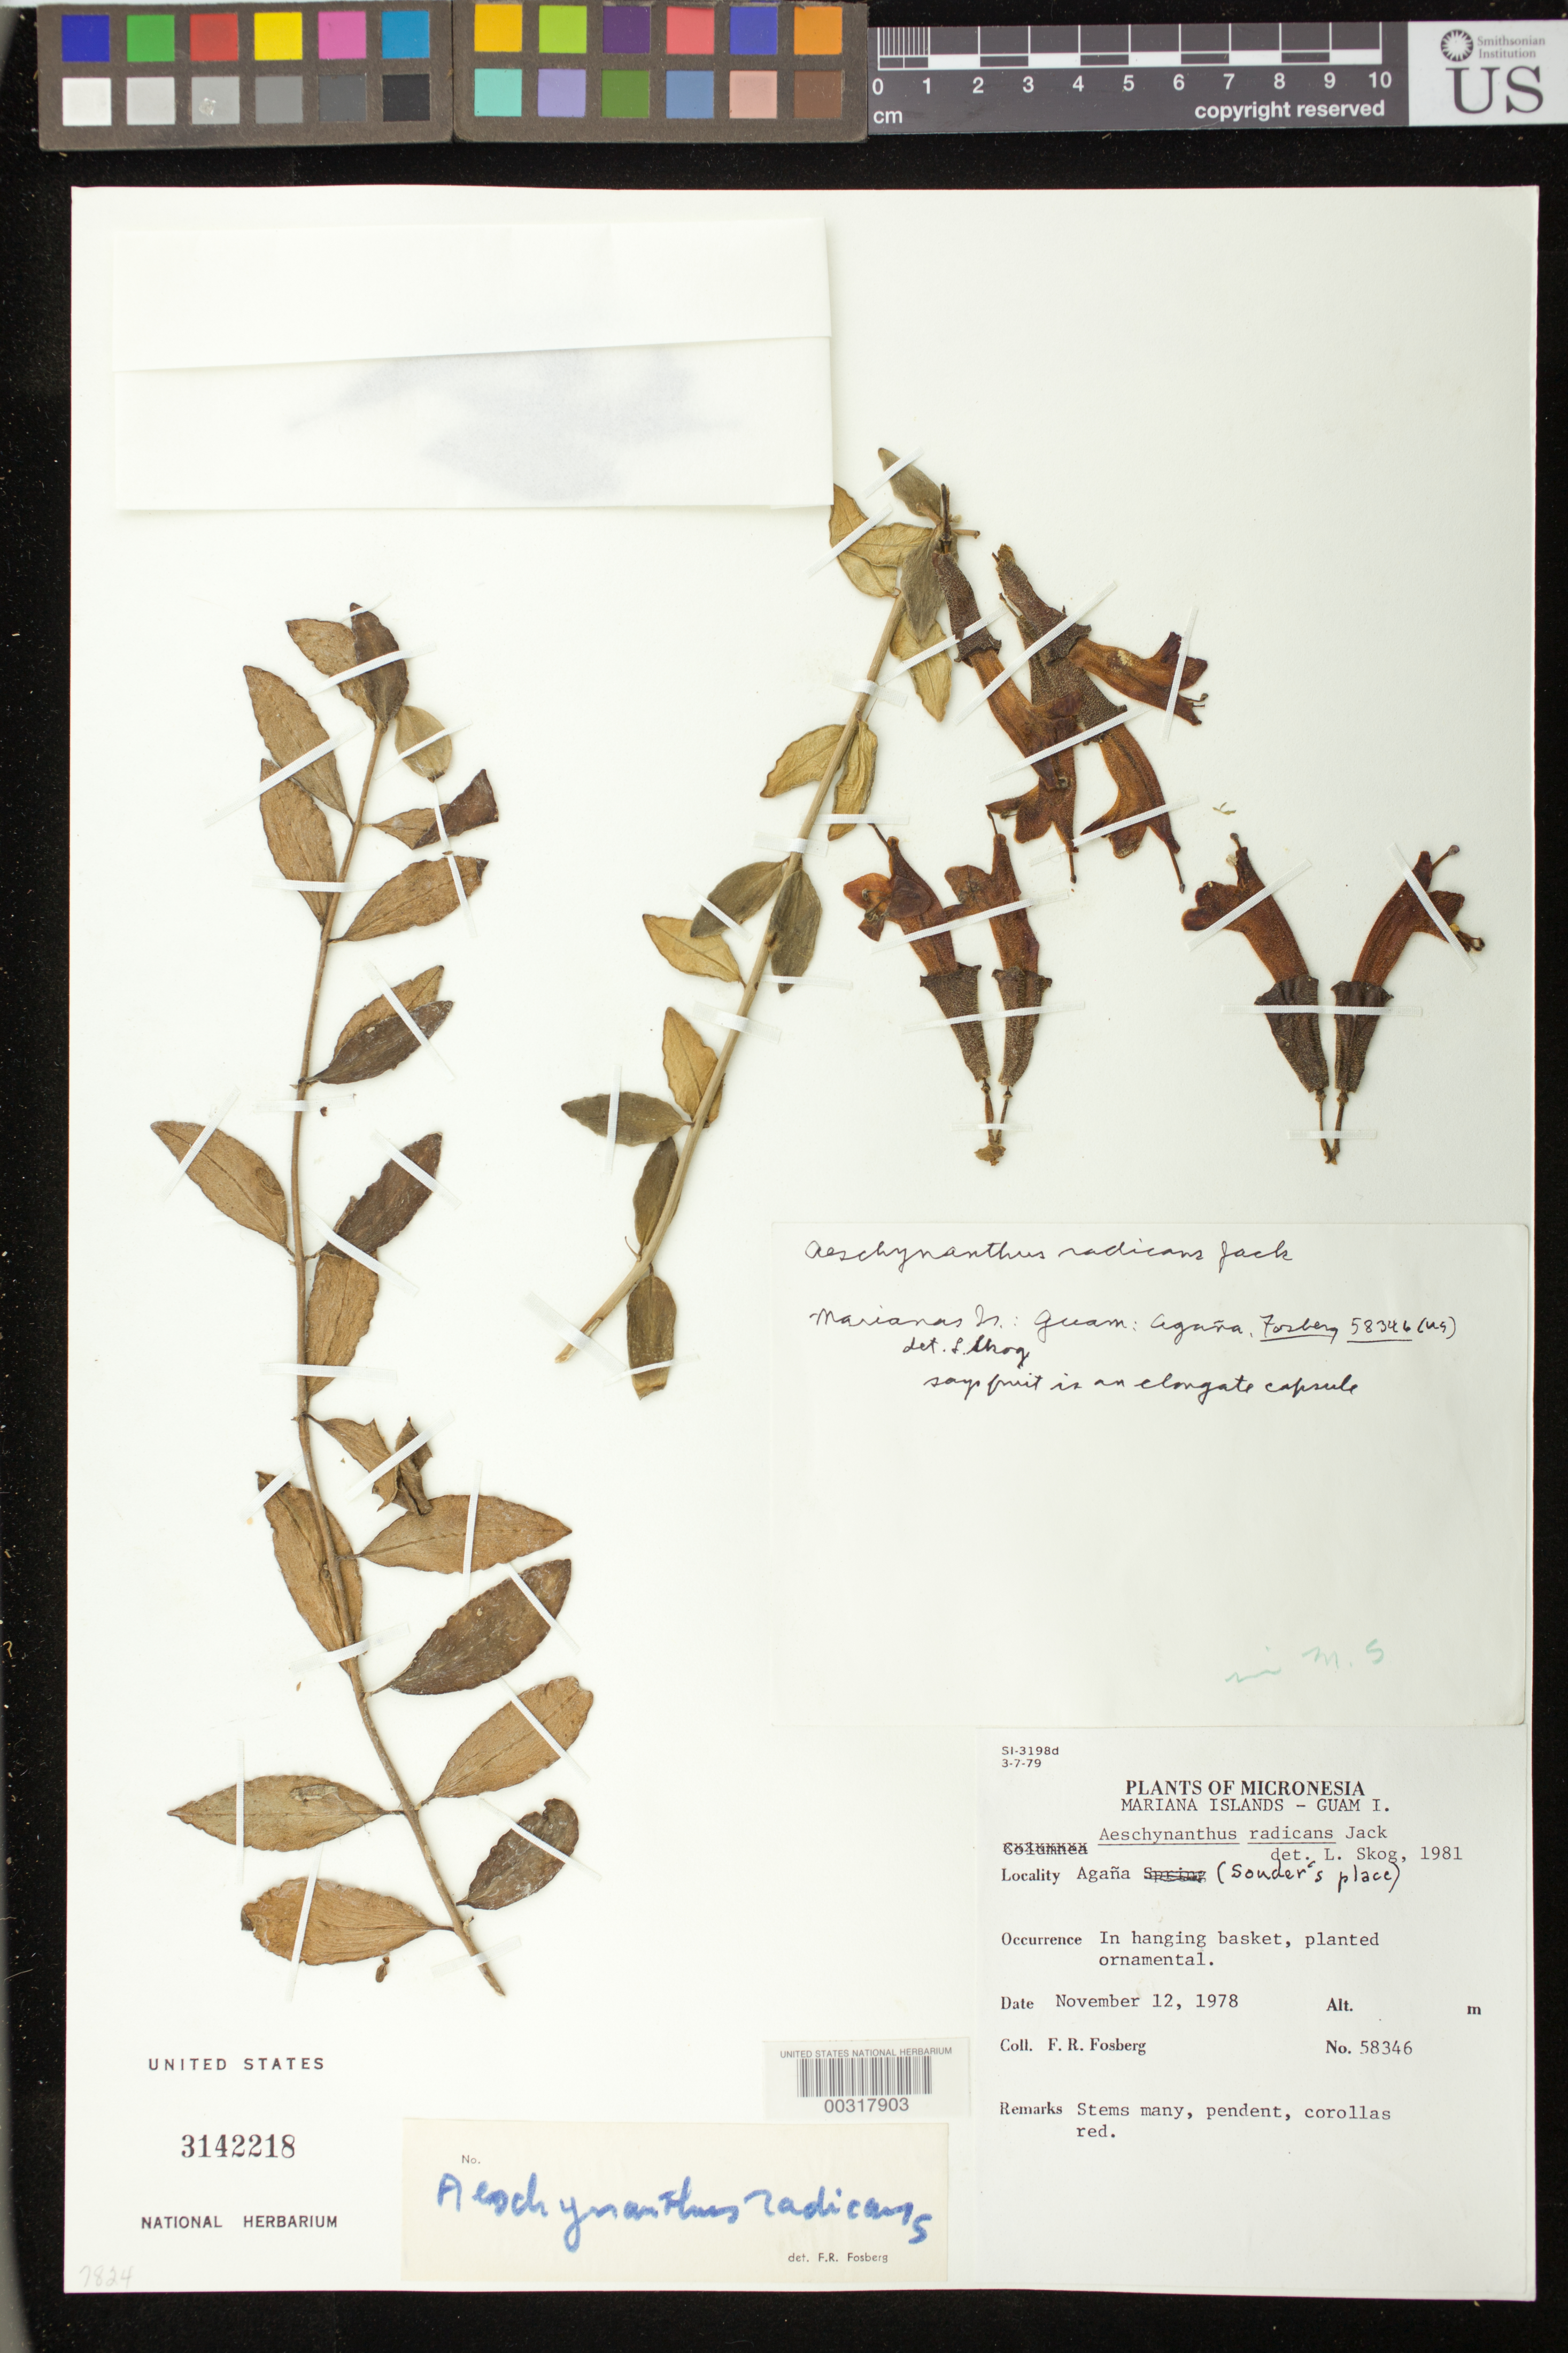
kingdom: Plantae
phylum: Tracheophyta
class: Magnoliopsida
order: Lamiales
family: Gesneriaceae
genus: Aeschynanthus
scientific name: Aeschynanthus radicans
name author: Jack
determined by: Skog, Laurence E.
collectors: F. R. Fosberg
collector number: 58346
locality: Micronesia, Guam, Mariana Islands, Agana (Sauder's place)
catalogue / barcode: US 3142218